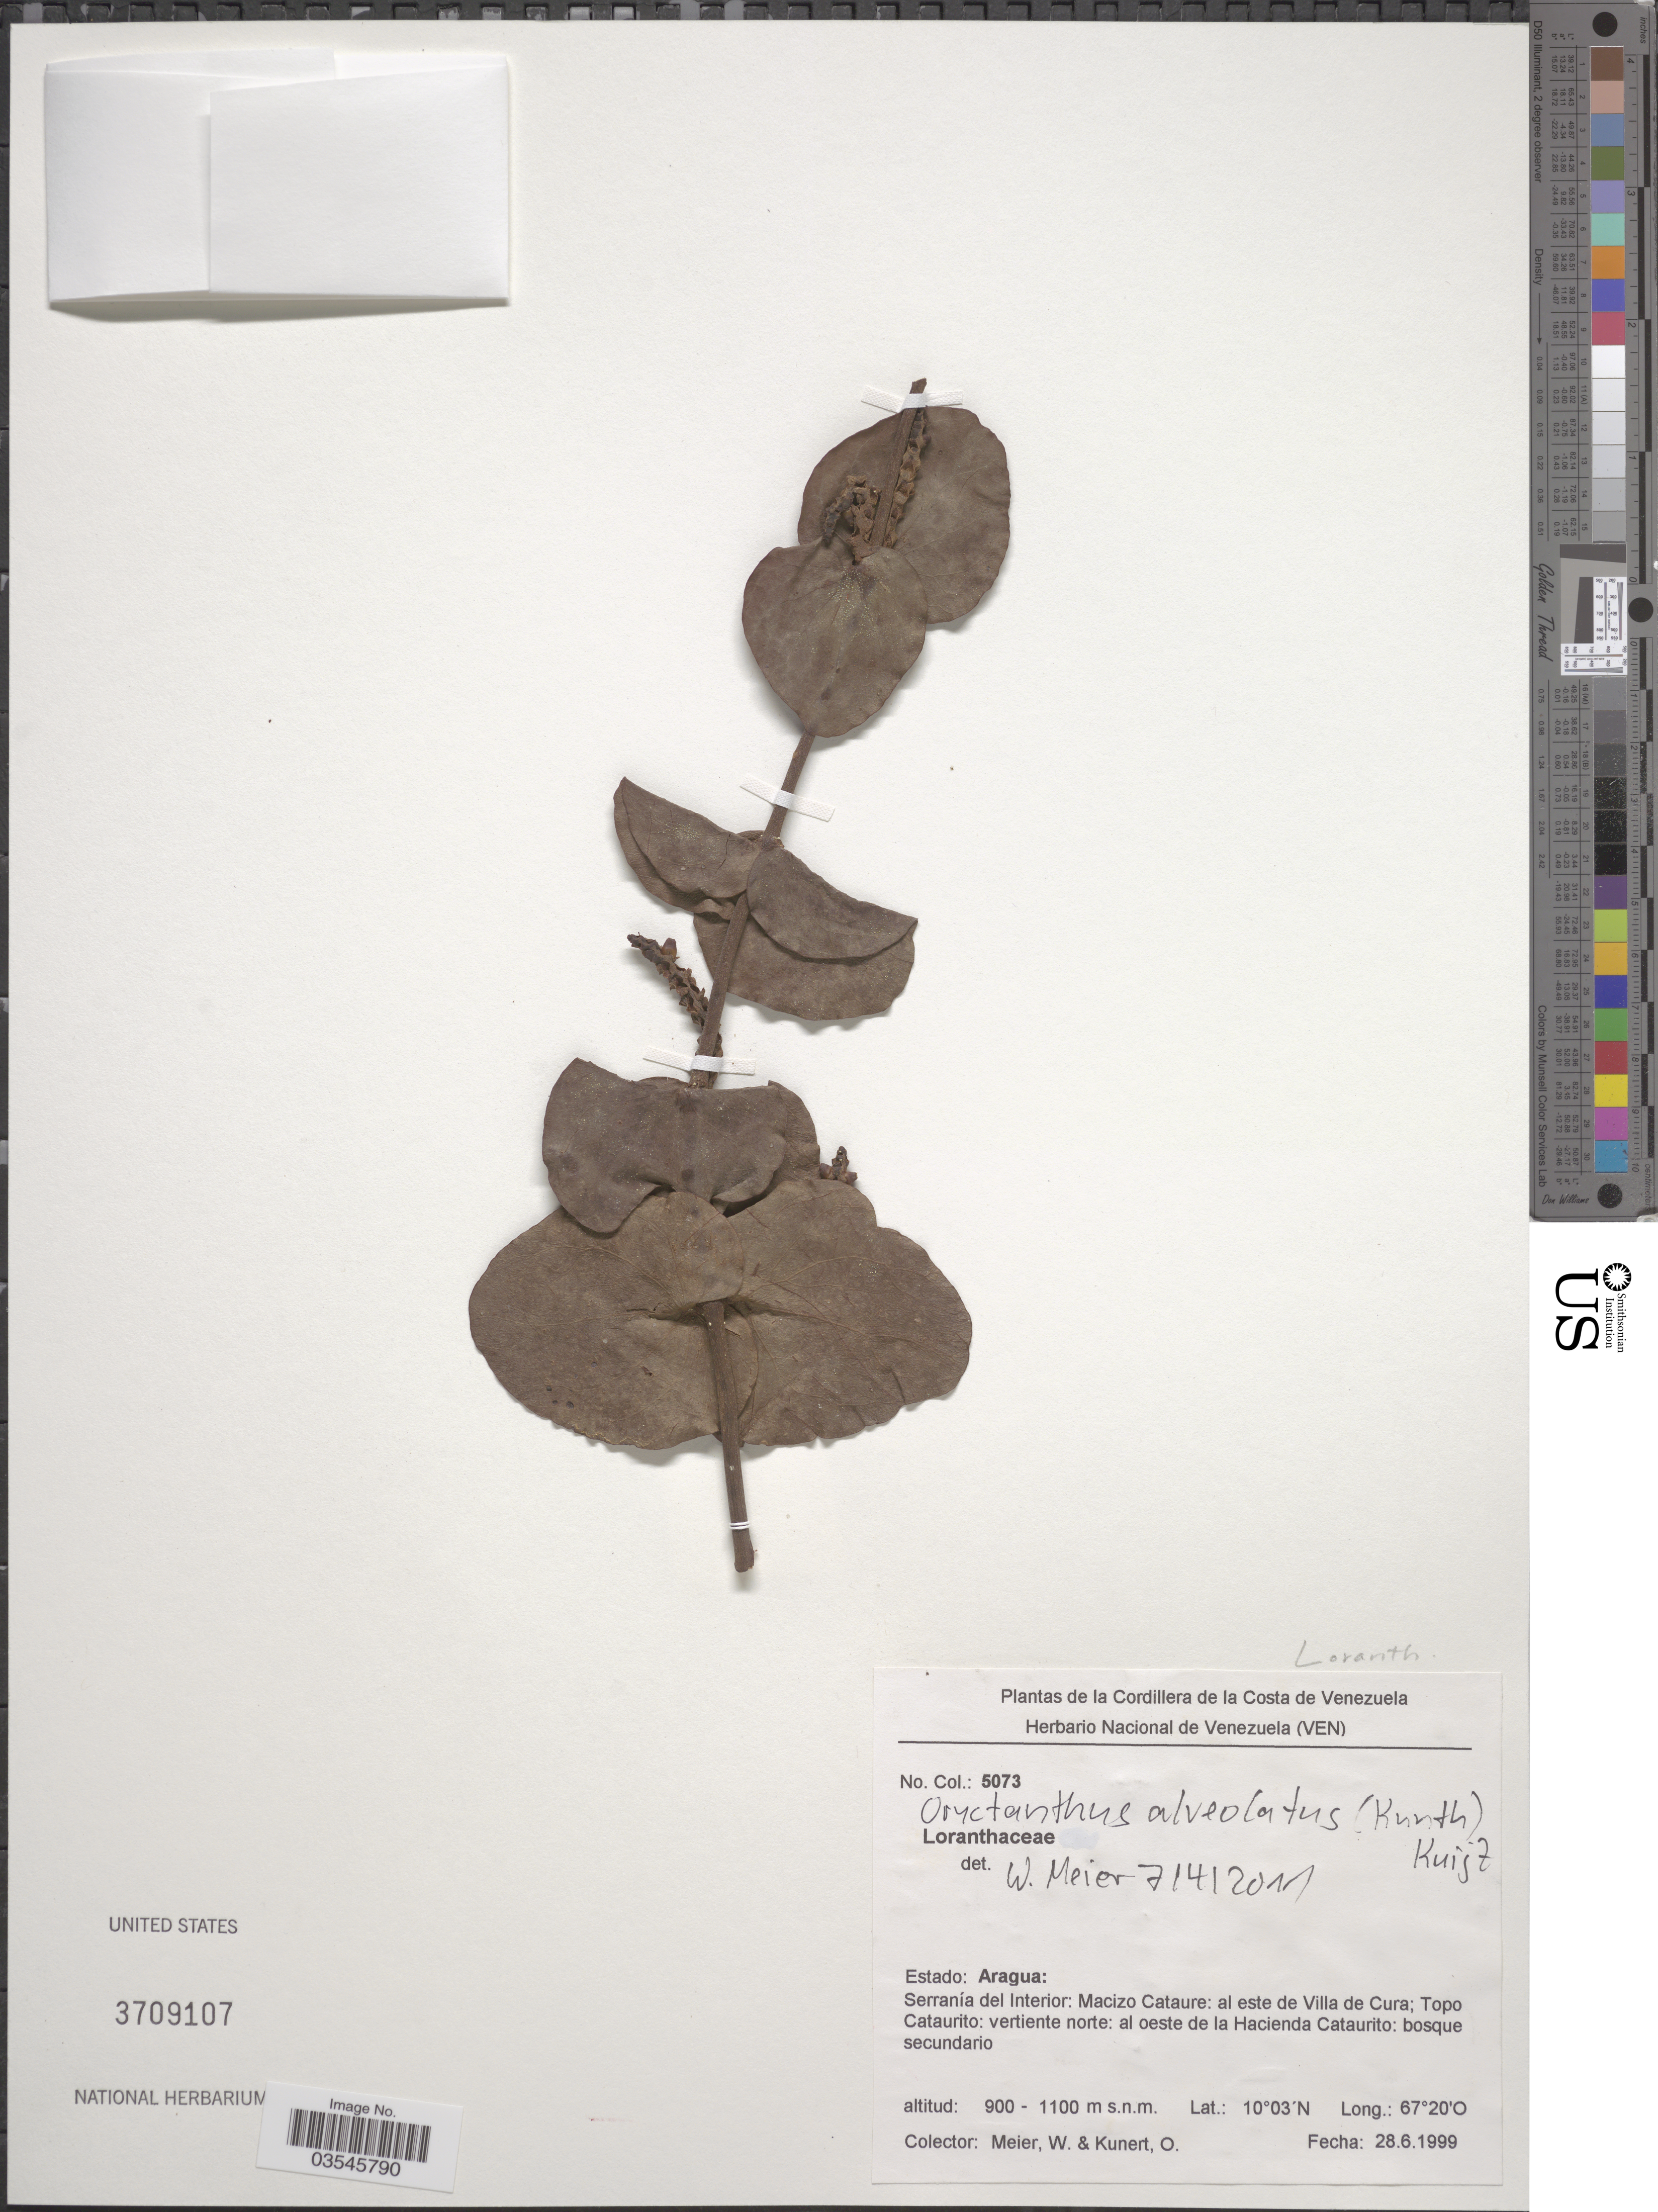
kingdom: Plantae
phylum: Tracheophyta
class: Magnoliopsida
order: Santalales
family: Loranthaceae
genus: Oryctanthus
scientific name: Oryctanthus alveolatus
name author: (Kunth) Kuijt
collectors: W. Meier & O. Kunert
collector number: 5073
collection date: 1999-06-28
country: Venezuela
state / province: Aragua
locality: Serranía del Interior: Macizo Cataure: al este de Villa de Cura; Topo Cataurito: vertiente norte: al oeste de la Hacienda Cataurito.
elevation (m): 900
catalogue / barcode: US 3709107